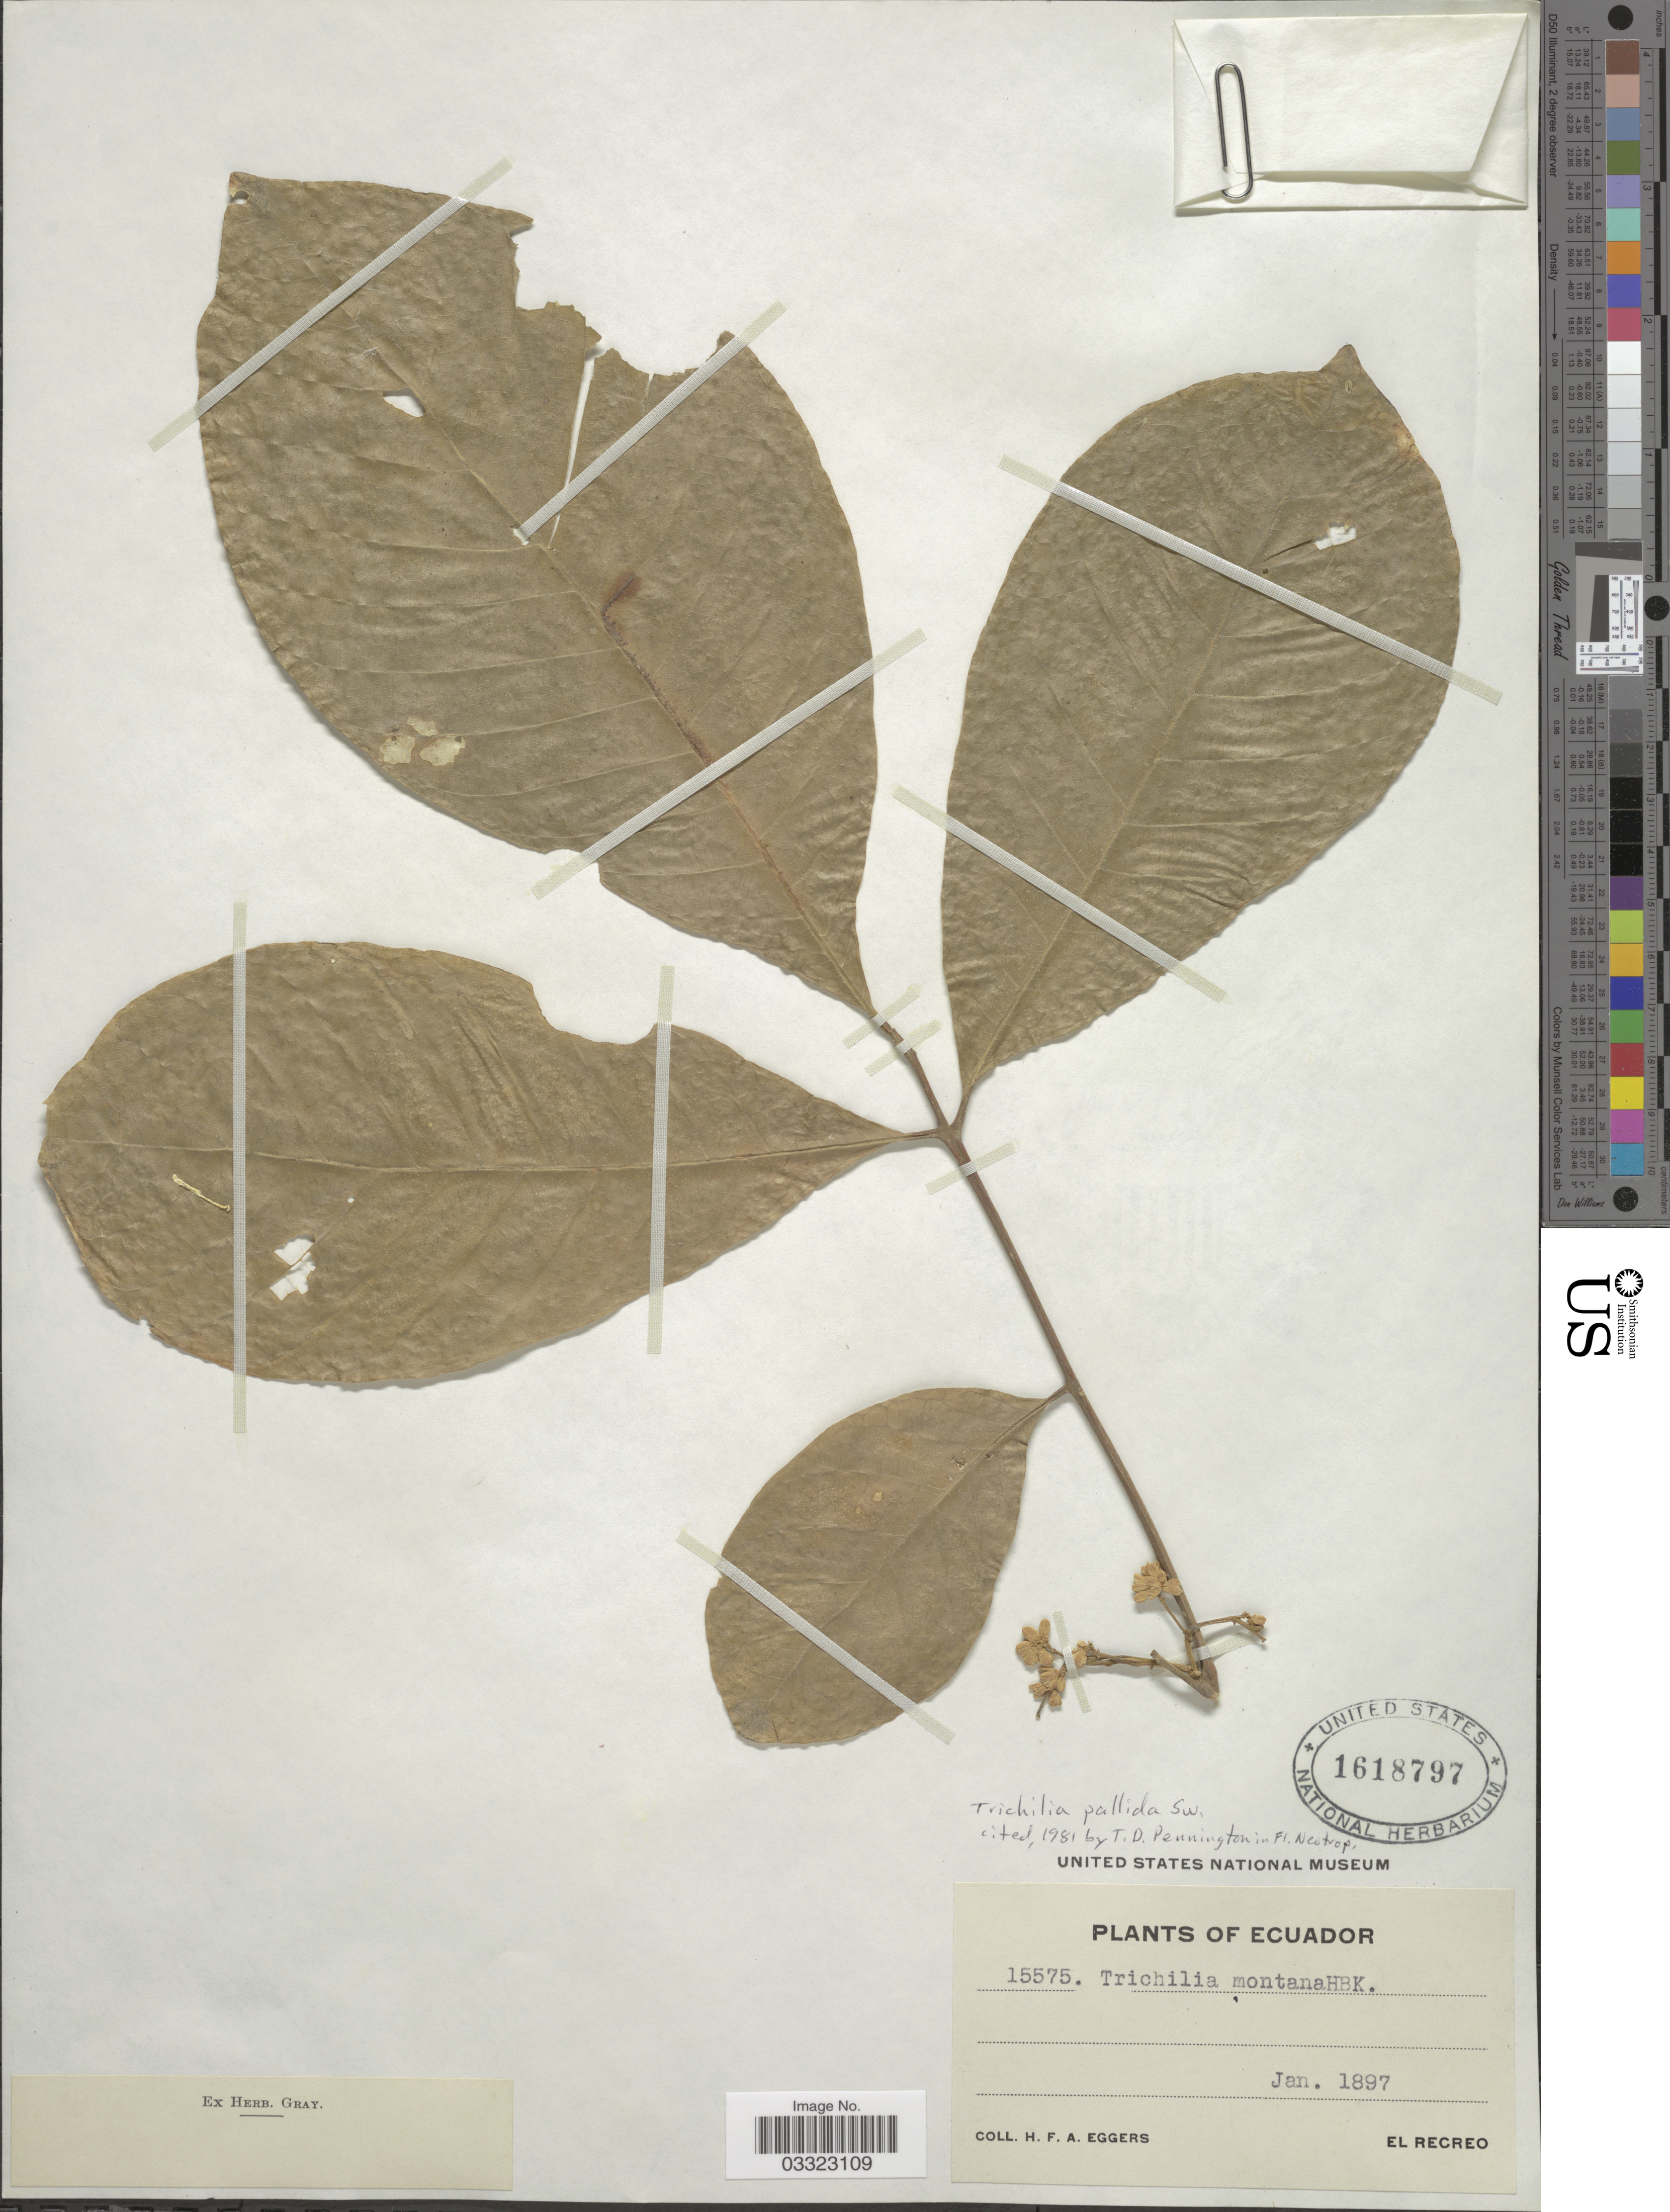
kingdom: Plantae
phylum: Tracheophyta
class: Magnoliopsida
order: Sapindales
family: Meliaceae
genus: Trichilia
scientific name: Trichilia pallida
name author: Sw.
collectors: H. Eggers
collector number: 15575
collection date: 1897-01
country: Ecuador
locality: El Recreo.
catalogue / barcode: US 1618797